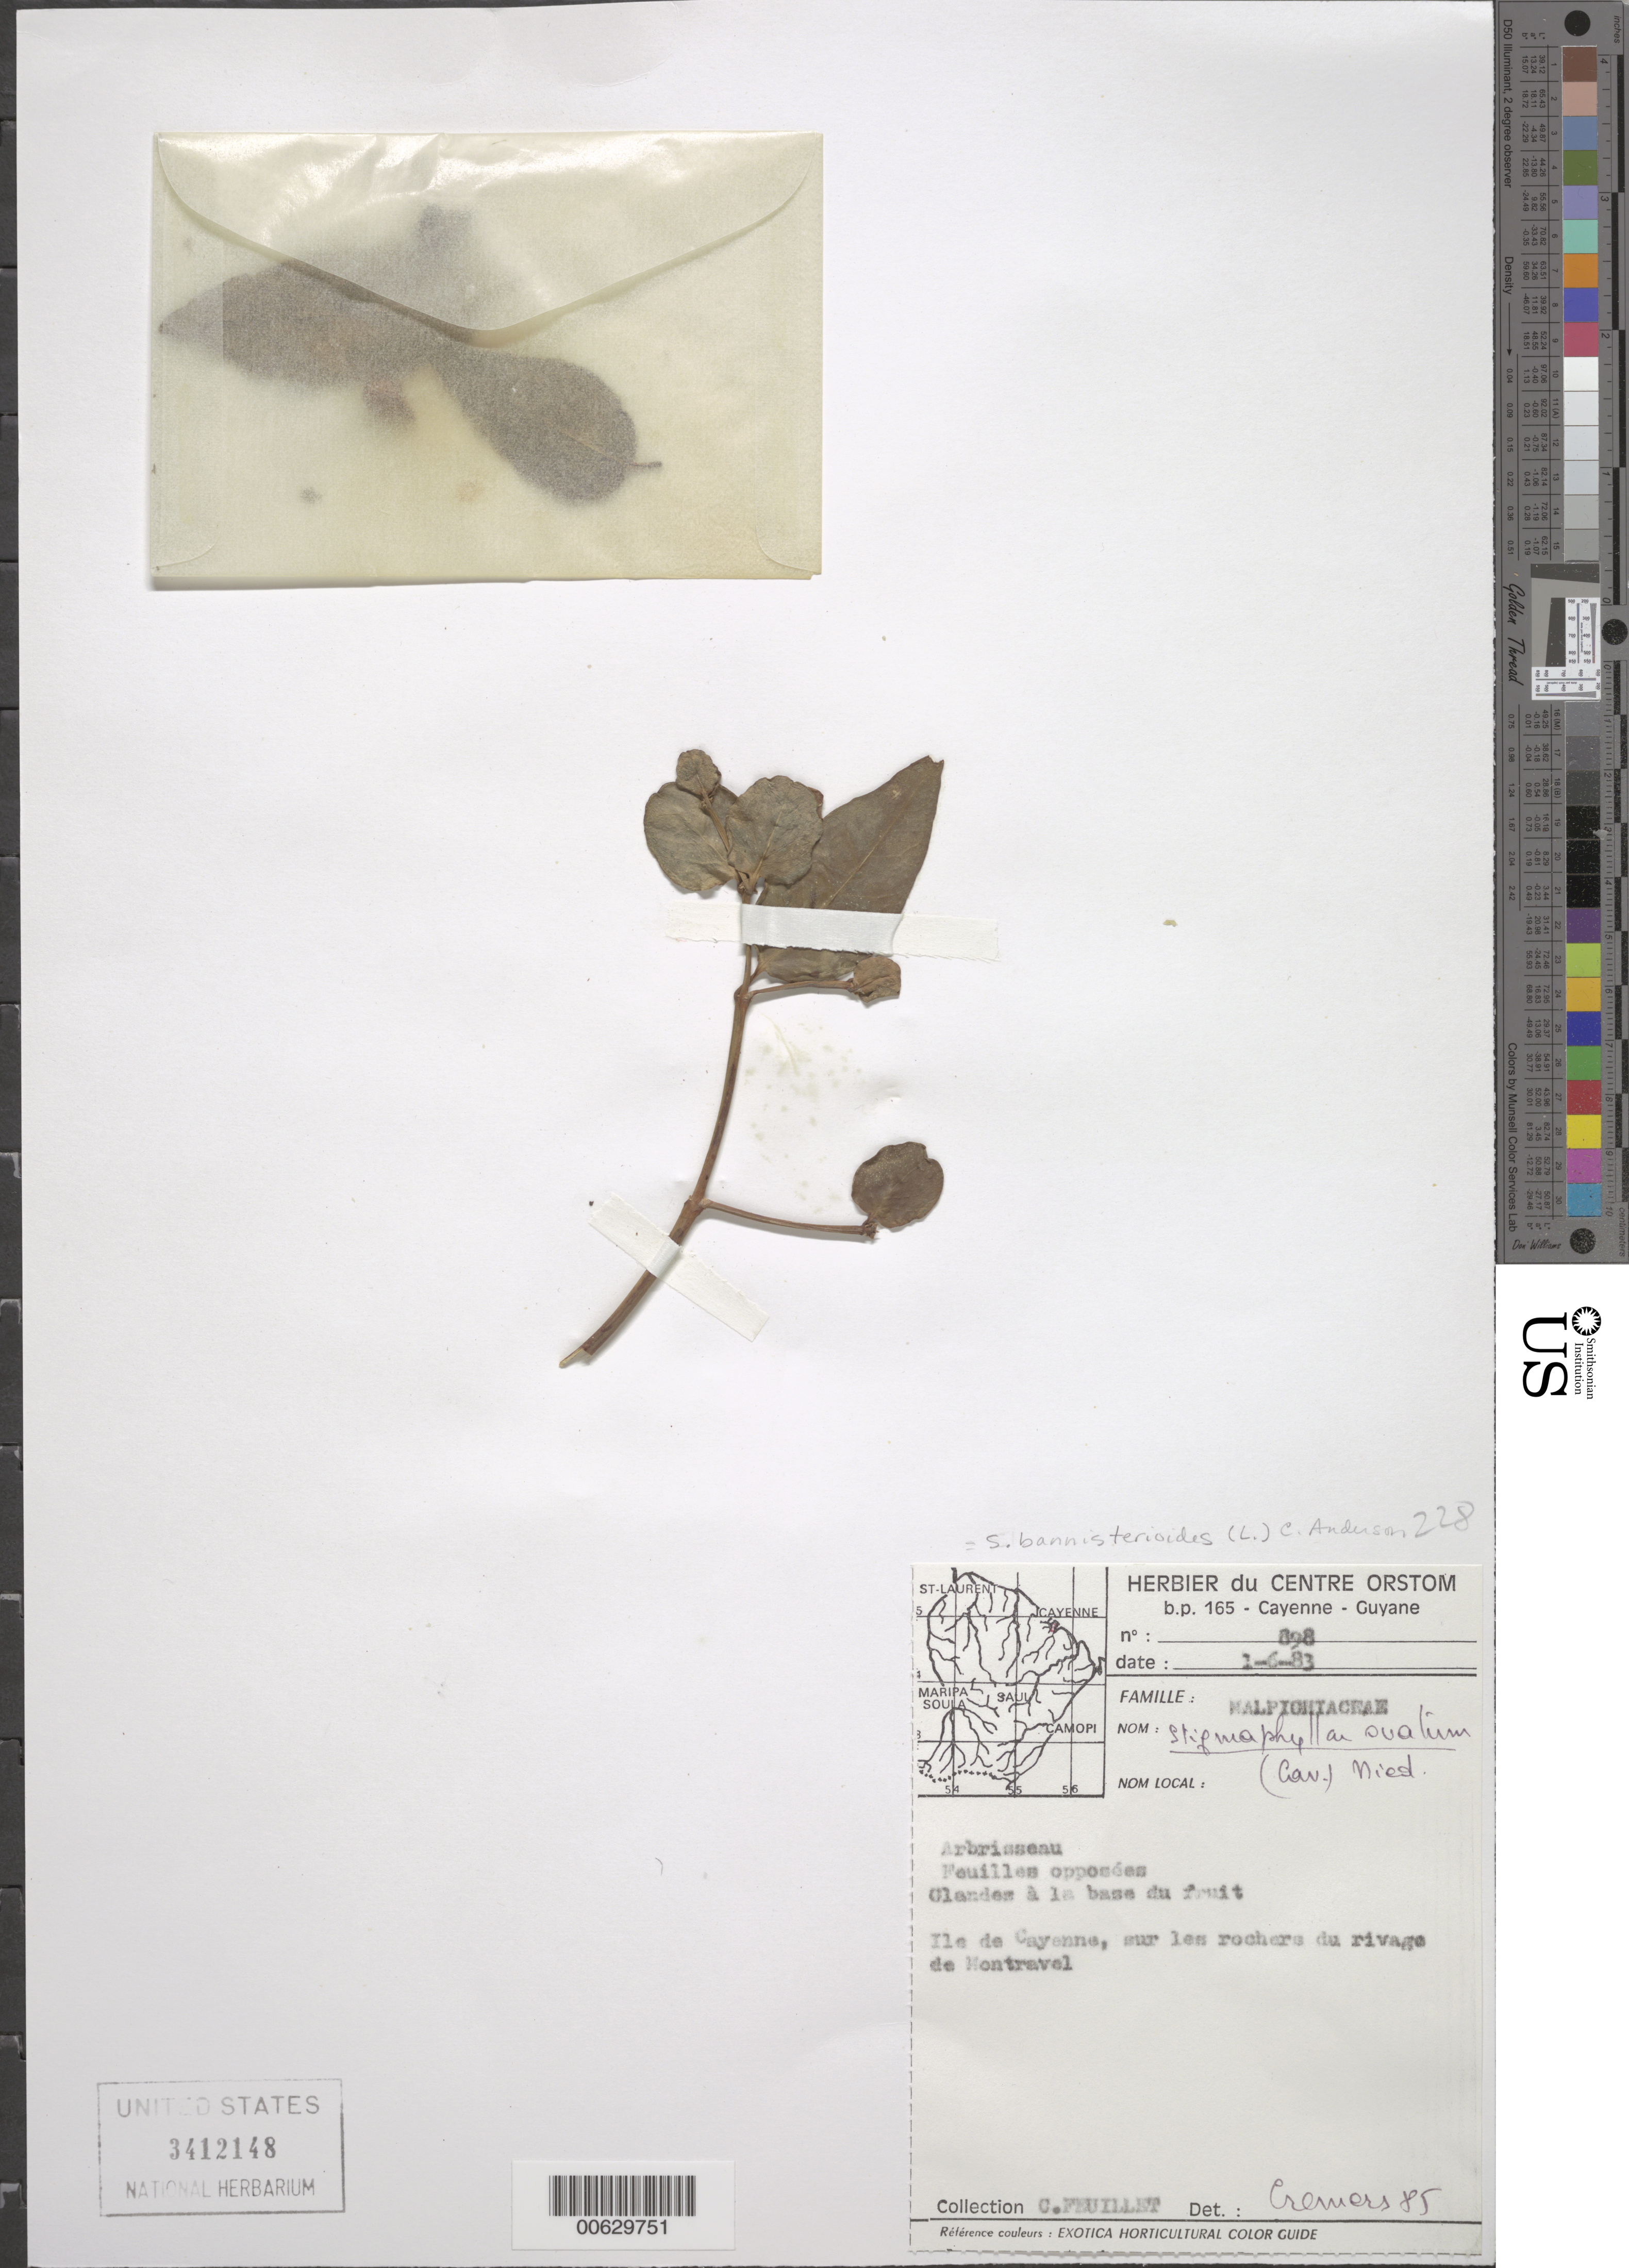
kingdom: Plantae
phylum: Tracheophyta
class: Magnoliopsida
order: Malpighiales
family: Malpighiaceae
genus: Stigmaphyllon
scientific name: Stigmaphyllon bannisterioides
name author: (L.) C.E. Anderson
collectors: C. Feuillet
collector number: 898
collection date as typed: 1-Jun-83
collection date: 1983-06-01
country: French Guiana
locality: Ile de Cayenne, du rivage de Montravel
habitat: Rocks on shore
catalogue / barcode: US 3412148